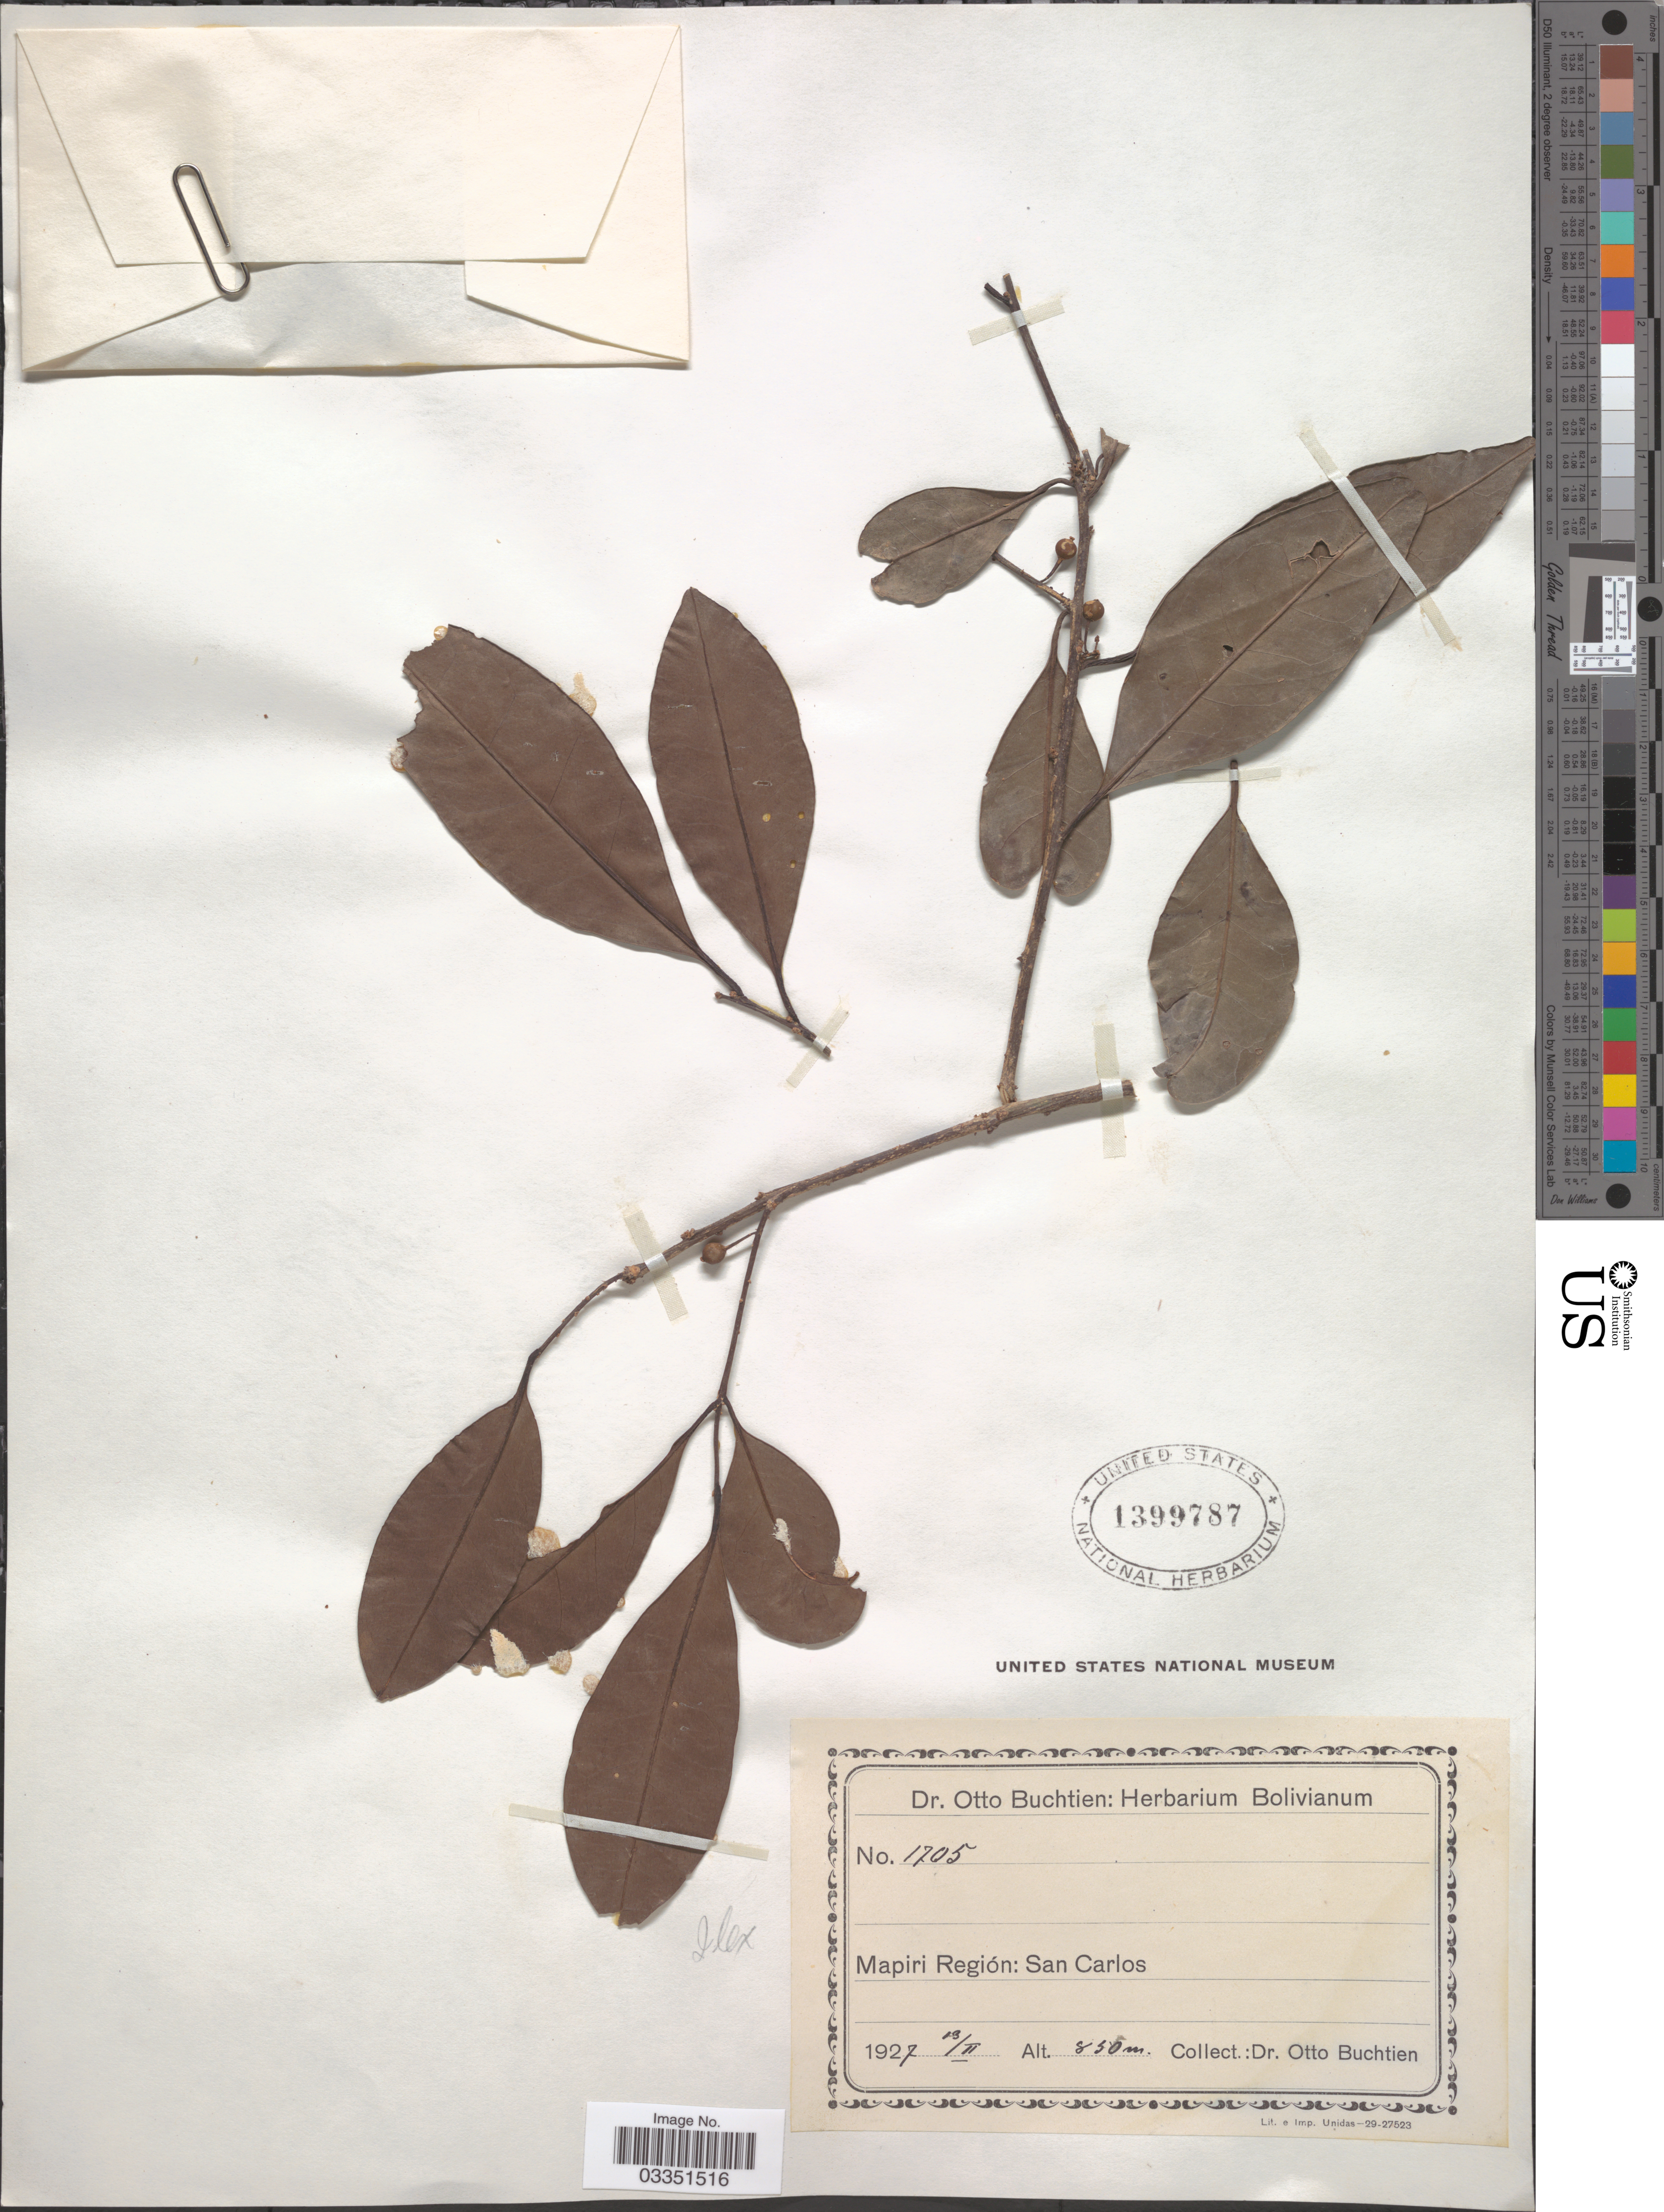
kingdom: Plantae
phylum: Tracheophyta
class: Magnoliopsida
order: Aquifoliales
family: Aquifoliaceae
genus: Ilex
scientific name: Ilex sp.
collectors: O. Buchtien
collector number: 1705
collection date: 1927-02-13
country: Bolivia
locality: Mapiri Región: San Carlos.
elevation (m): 850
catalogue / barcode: US 1399787